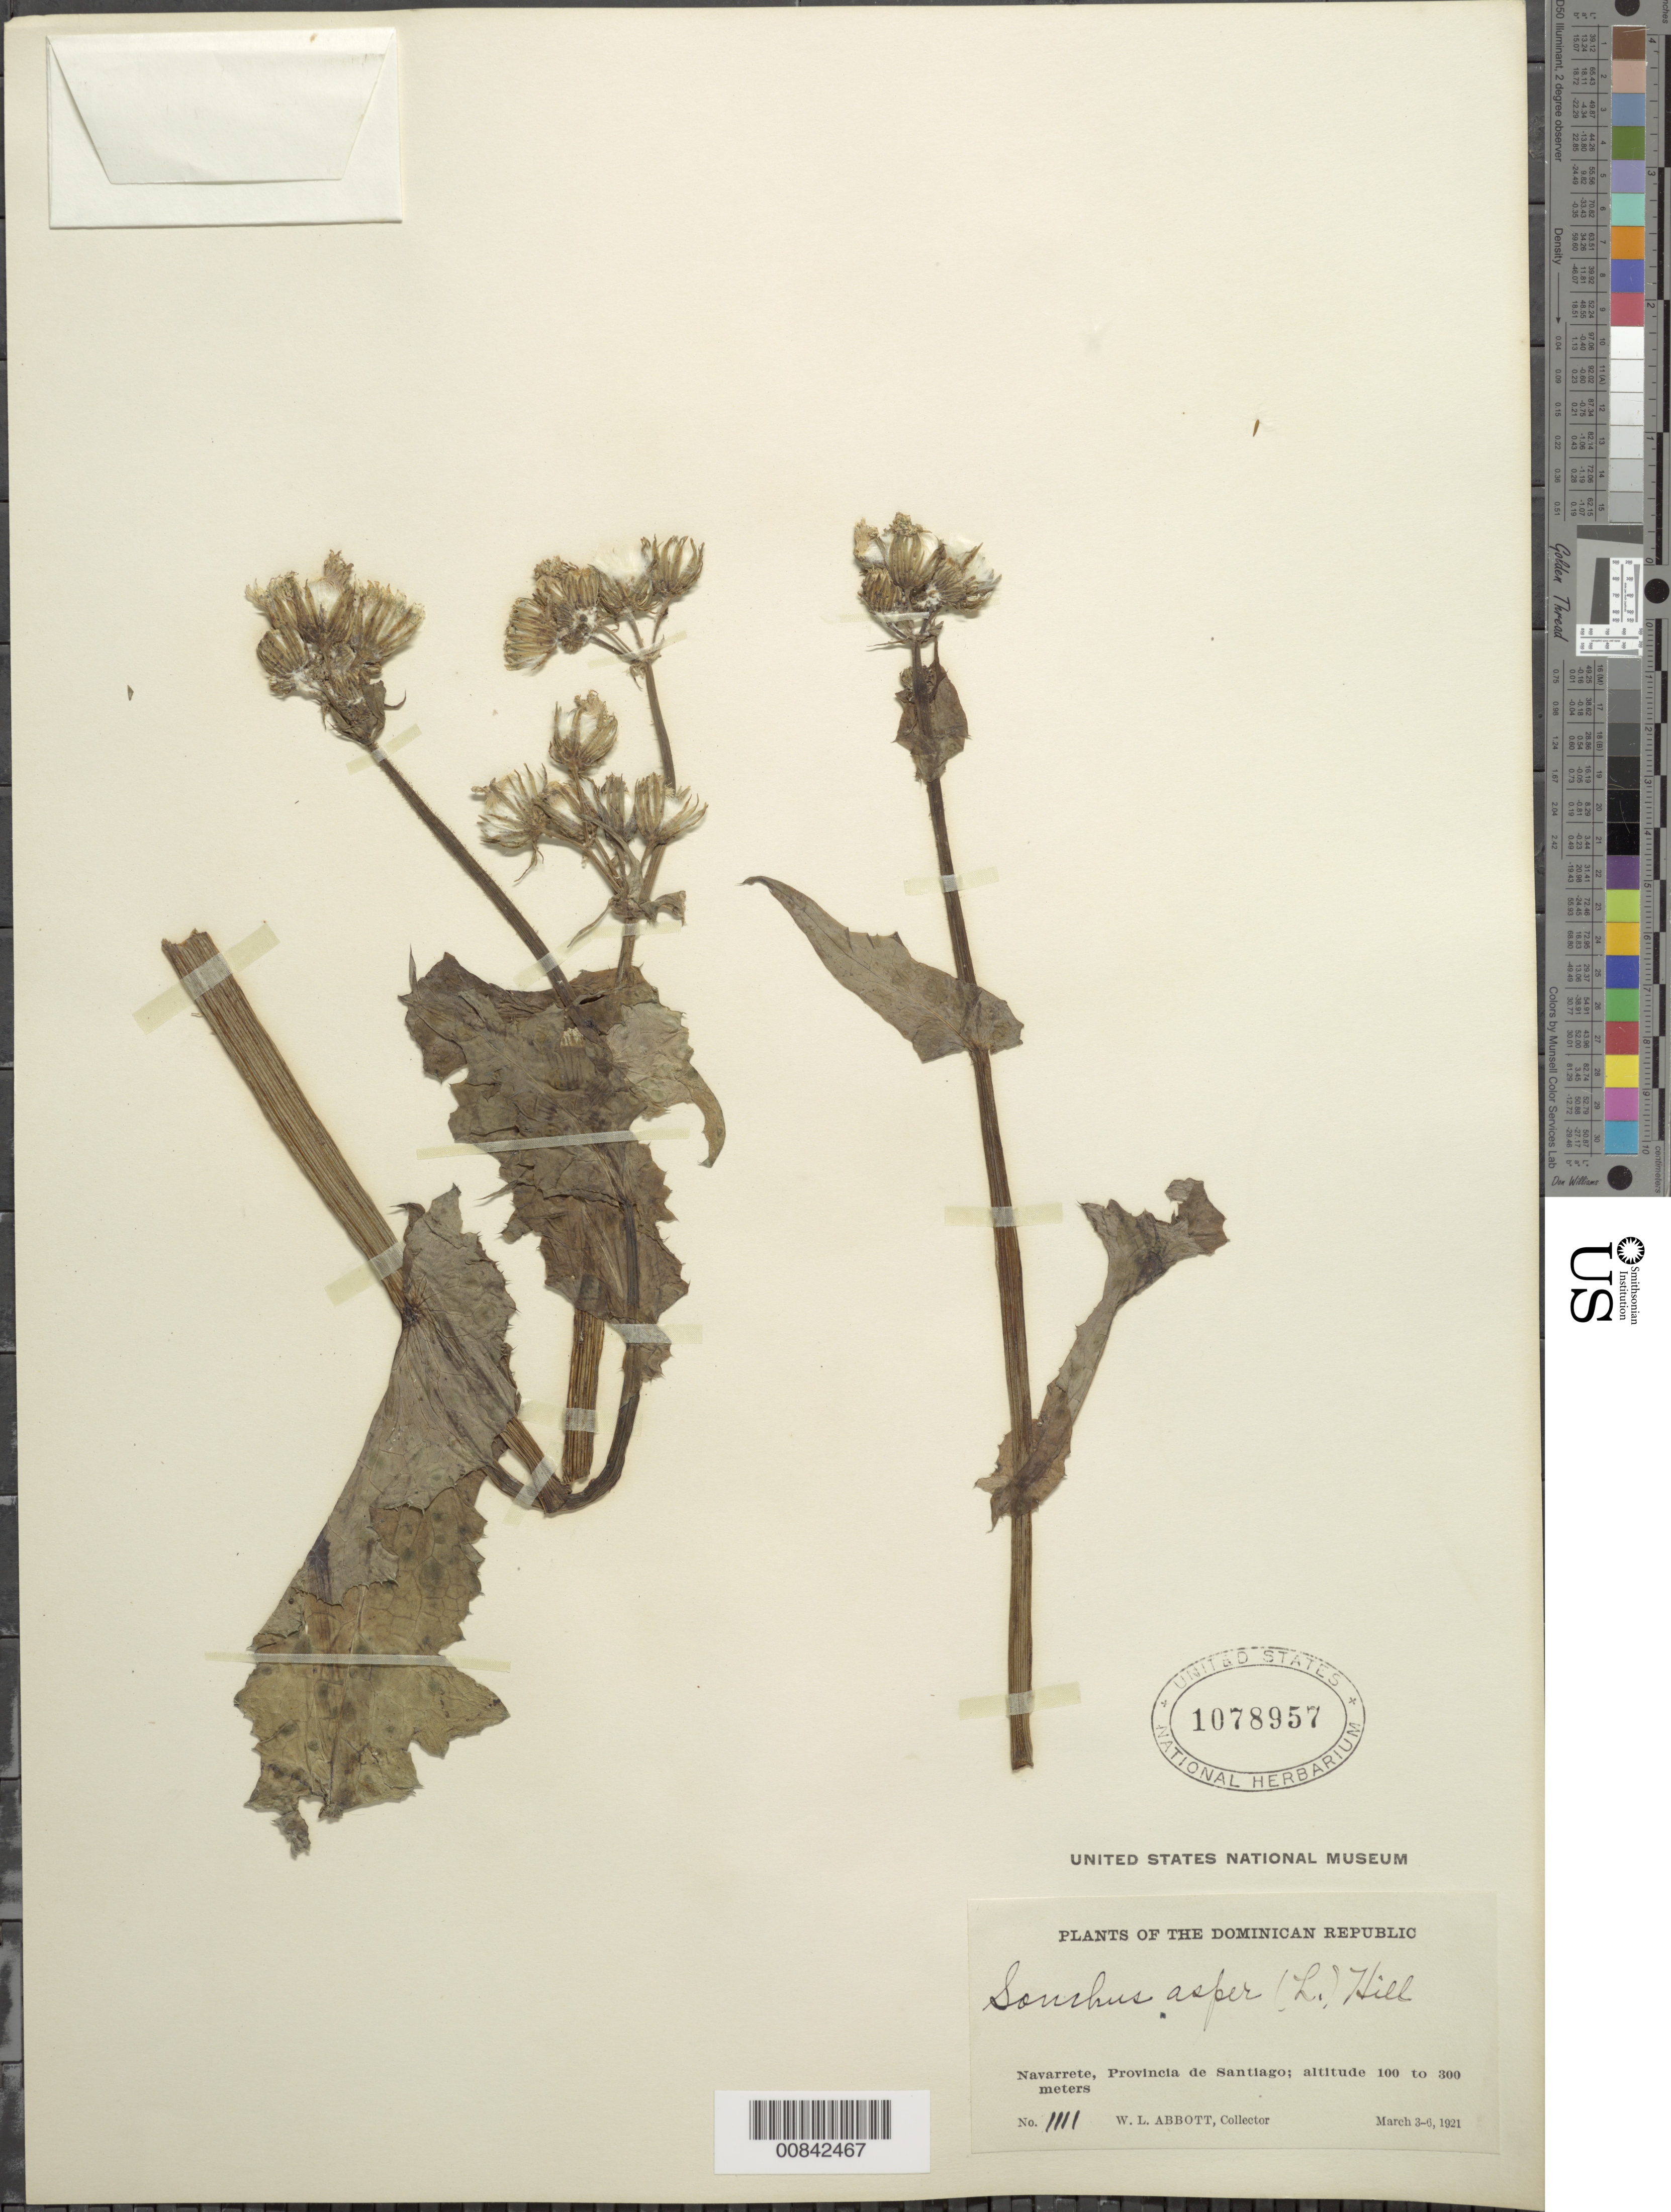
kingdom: Plantae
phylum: Tracheophyta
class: Magnoliopsida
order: Asterales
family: Asteraceae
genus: Sonchus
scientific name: Sonchus asper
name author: (L.) Hill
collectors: W. L. Abbott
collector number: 1111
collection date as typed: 03 Mar 1921 to 06 Mar 1921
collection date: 1921-03-03/1921-03-06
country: Dominican Republic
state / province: Santiago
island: Hispaniola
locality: Navarrete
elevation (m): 100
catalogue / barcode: US 1078957